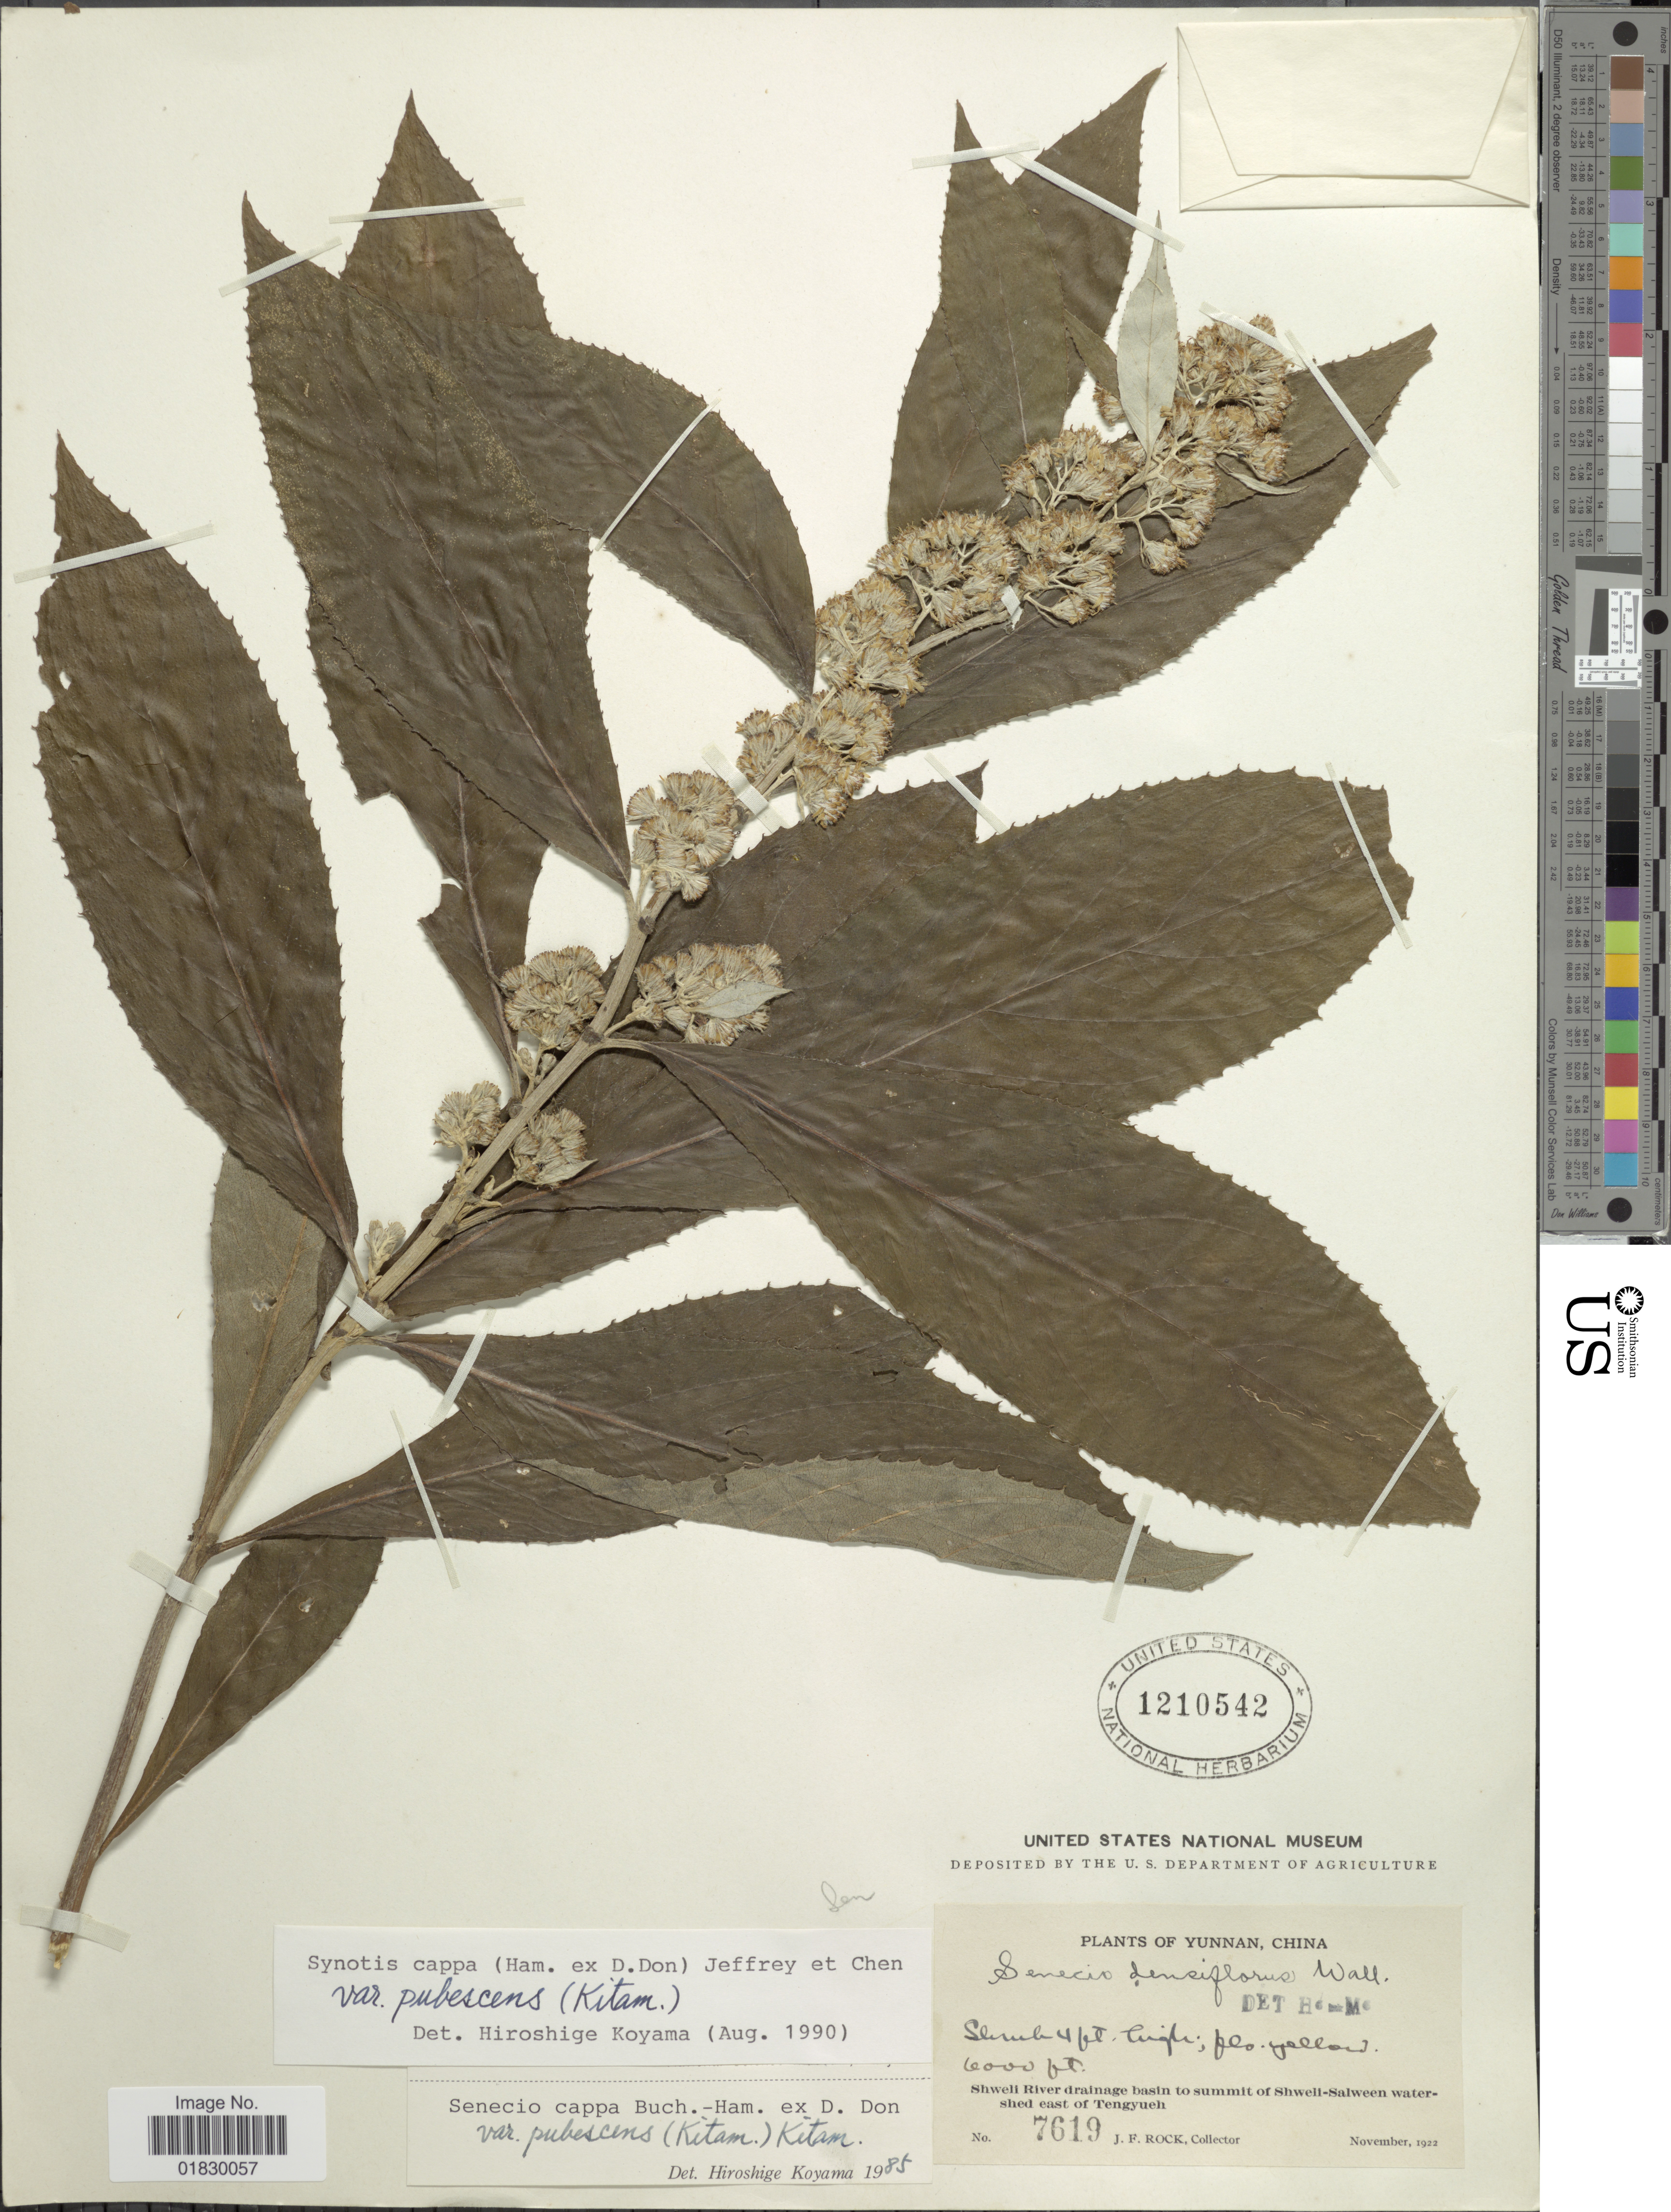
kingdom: Plantae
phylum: Tracheophyta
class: Magnoliopsida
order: Asterales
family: Asteraceae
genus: Synotis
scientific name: Synotis cappa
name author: (Buch.-Ham. ex D. Don) C. Jeffrey & Y.L. Chen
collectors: J. Rock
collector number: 7619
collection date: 1922-11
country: China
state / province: Yunnan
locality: Yunnan, China, Shweli River drainage basin to summit of Shweli-Salween watershed east of Tengyueh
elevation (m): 1829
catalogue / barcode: US 1210542